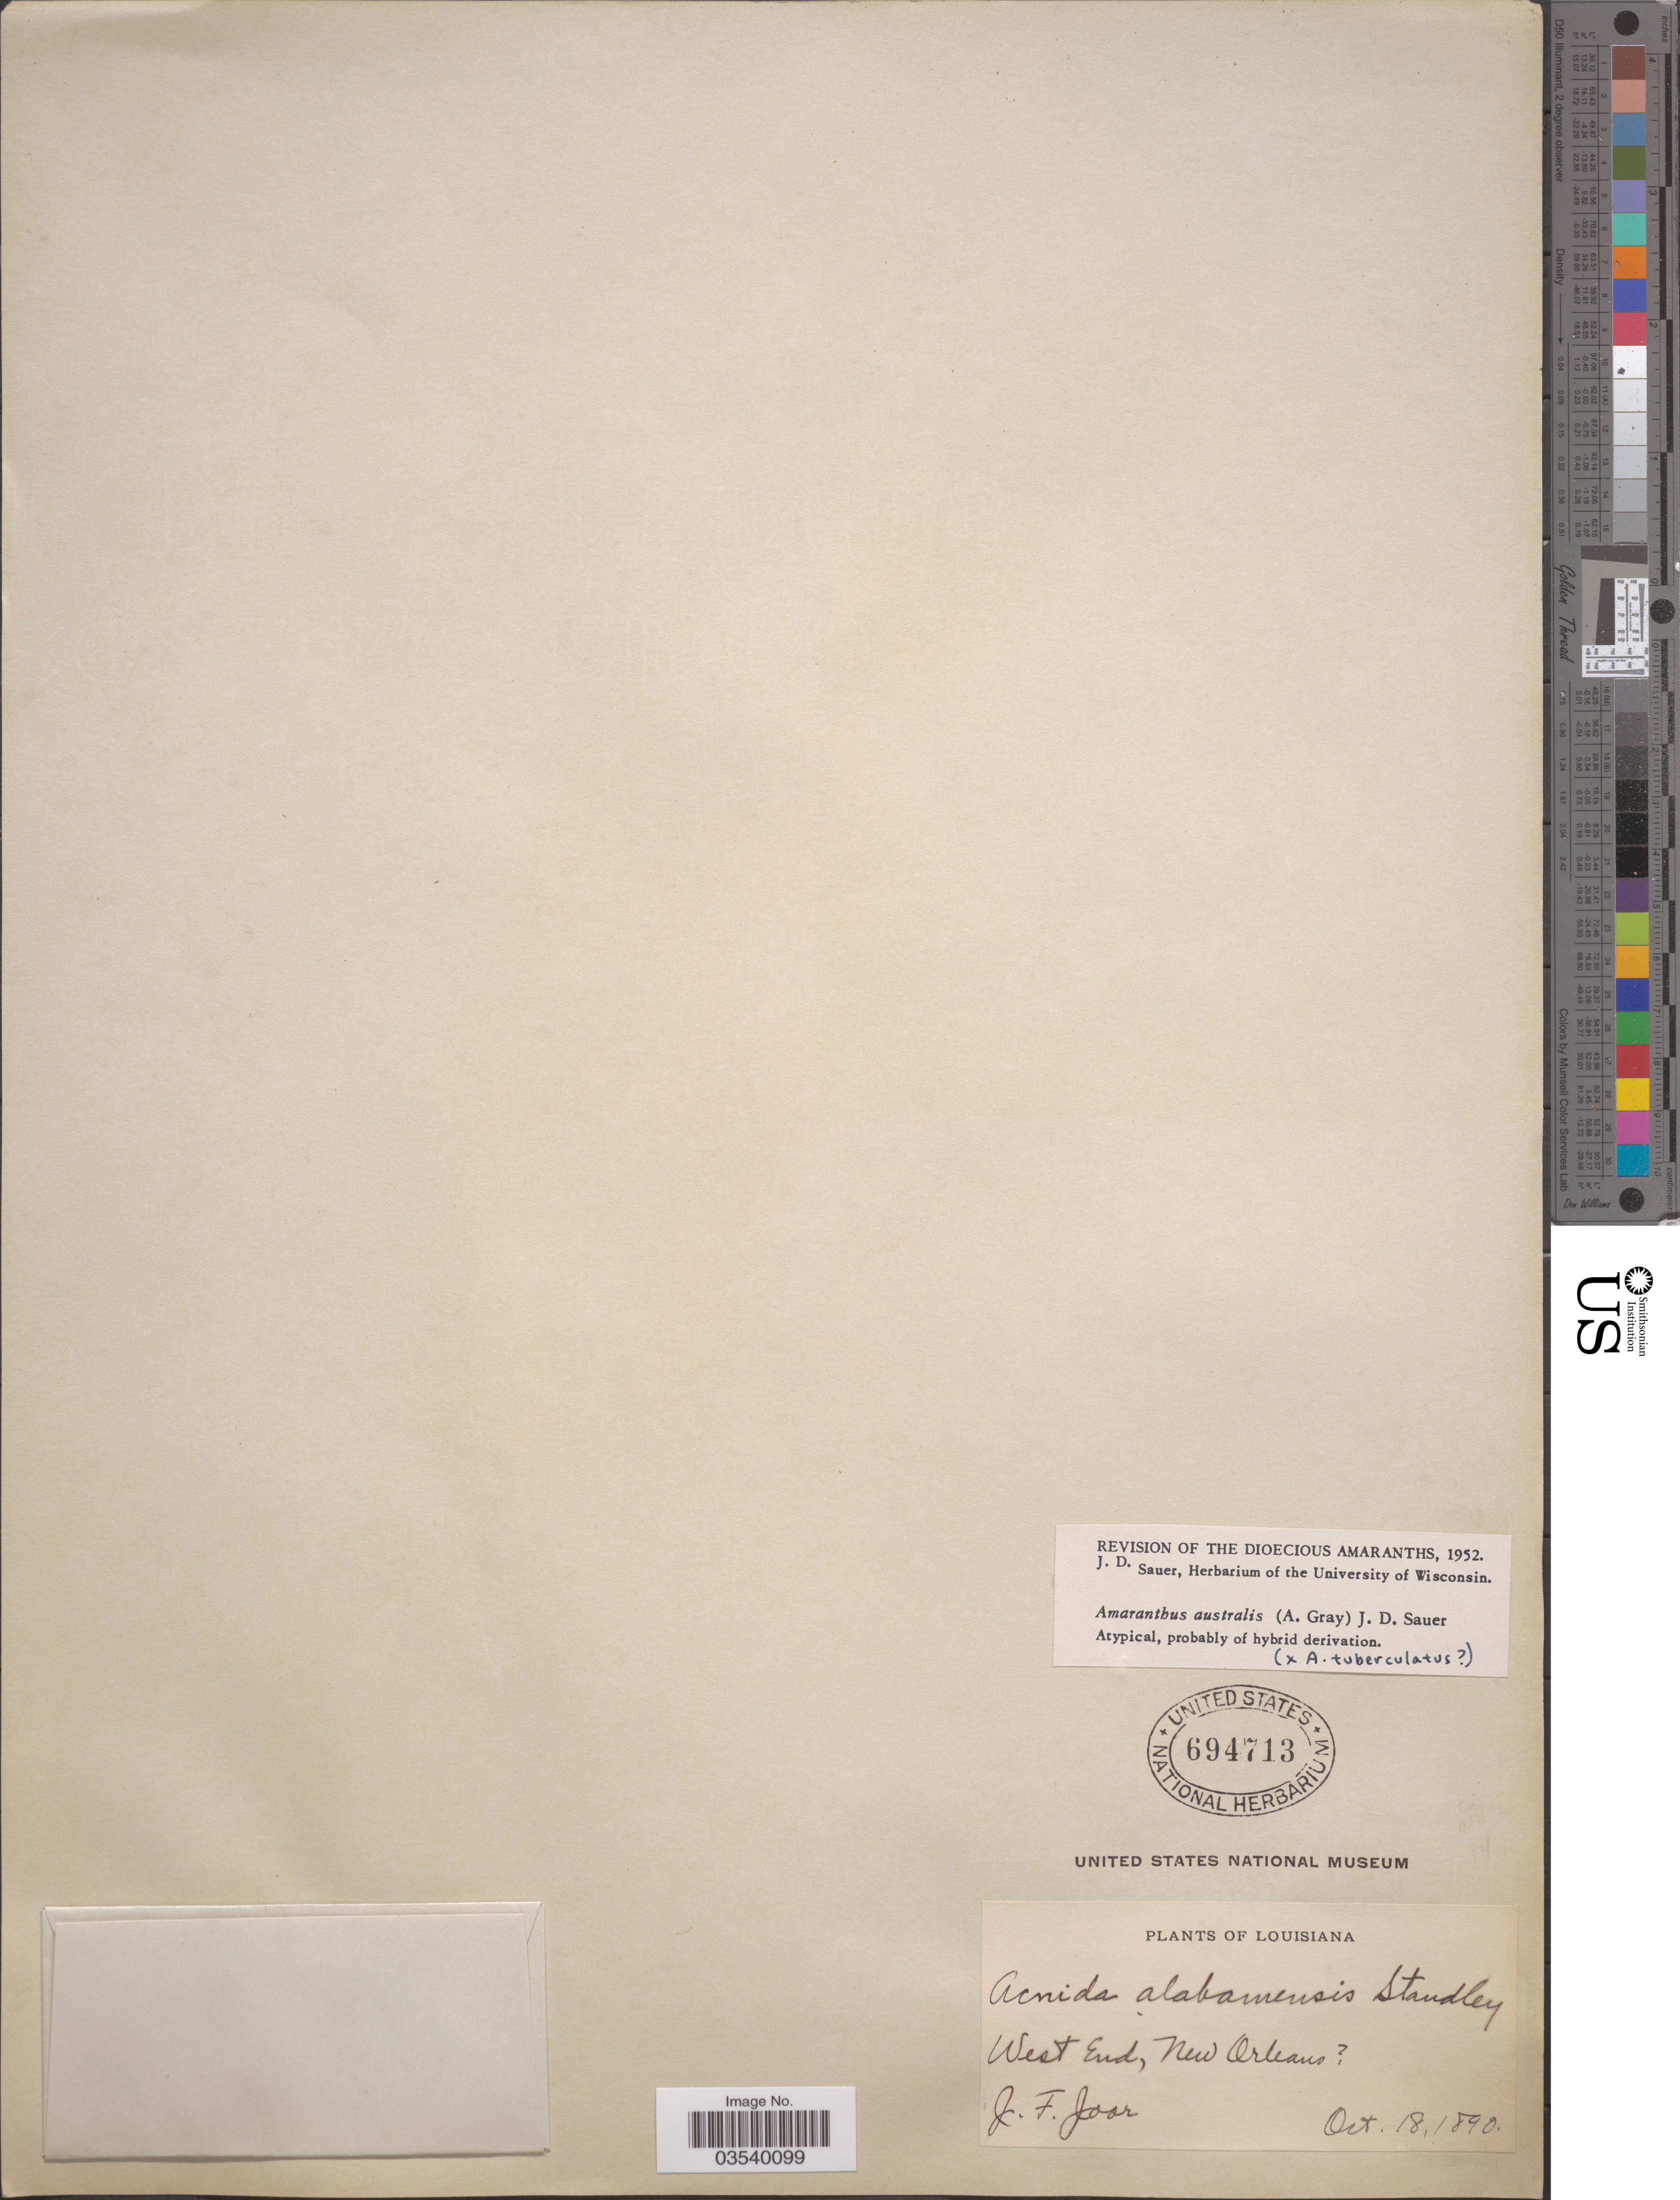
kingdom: Plantae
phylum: Tracheophyta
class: Magnoliopsida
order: Caryophyllales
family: Amaranthaceae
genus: Amaranthus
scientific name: Amaranthus australis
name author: (A. Gray) J.D. Sauer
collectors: J. F. Joor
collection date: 1890-10-18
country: United States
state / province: Louisiana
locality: West End, New Orleans [unsure placement]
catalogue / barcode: US 694713